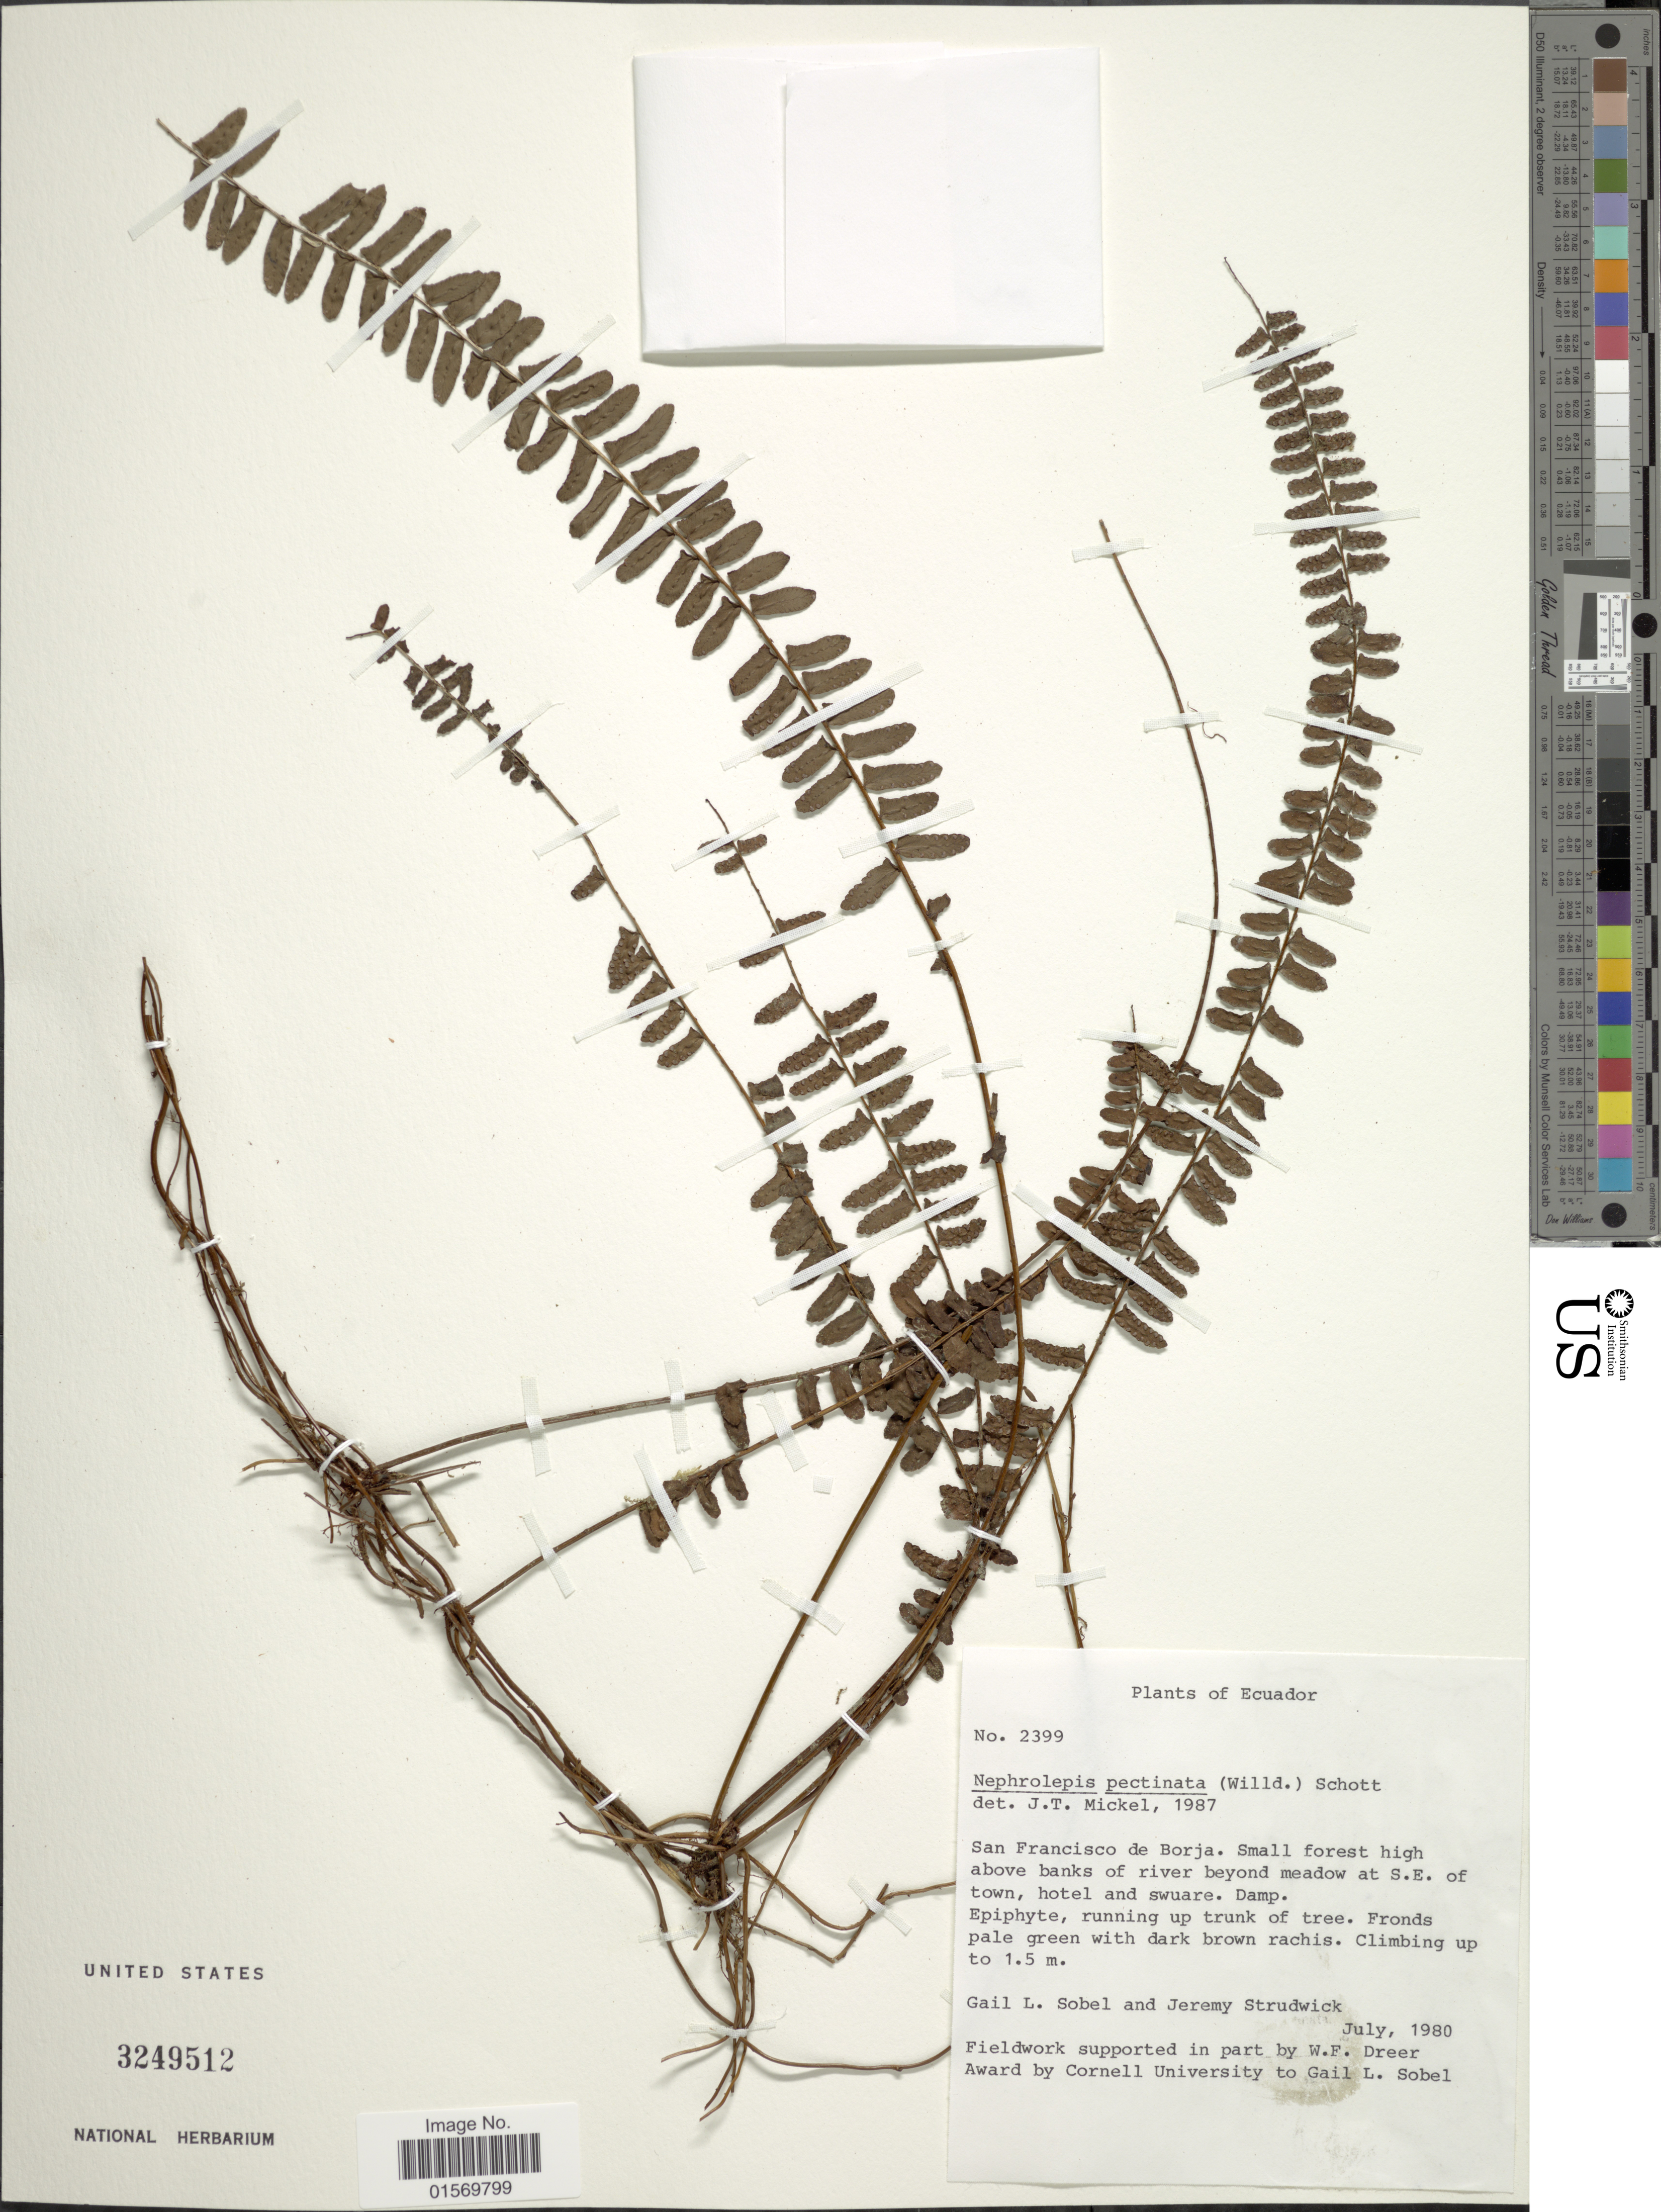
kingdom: Plantae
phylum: Tracheophyta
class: Polypodiopsida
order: Polypodiales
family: Nephrolepidaceae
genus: Nephrolepis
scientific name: Nephrolepis pectinata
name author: (Willd.) Schott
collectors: G. L. Sobel & J. J. Strudwick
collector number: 2399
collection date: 1980-07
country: Ecuador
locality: San Francisco de Borja, above banks of river beyond meadow at S.E. of town, hotel and square.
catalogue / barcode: US 3249512